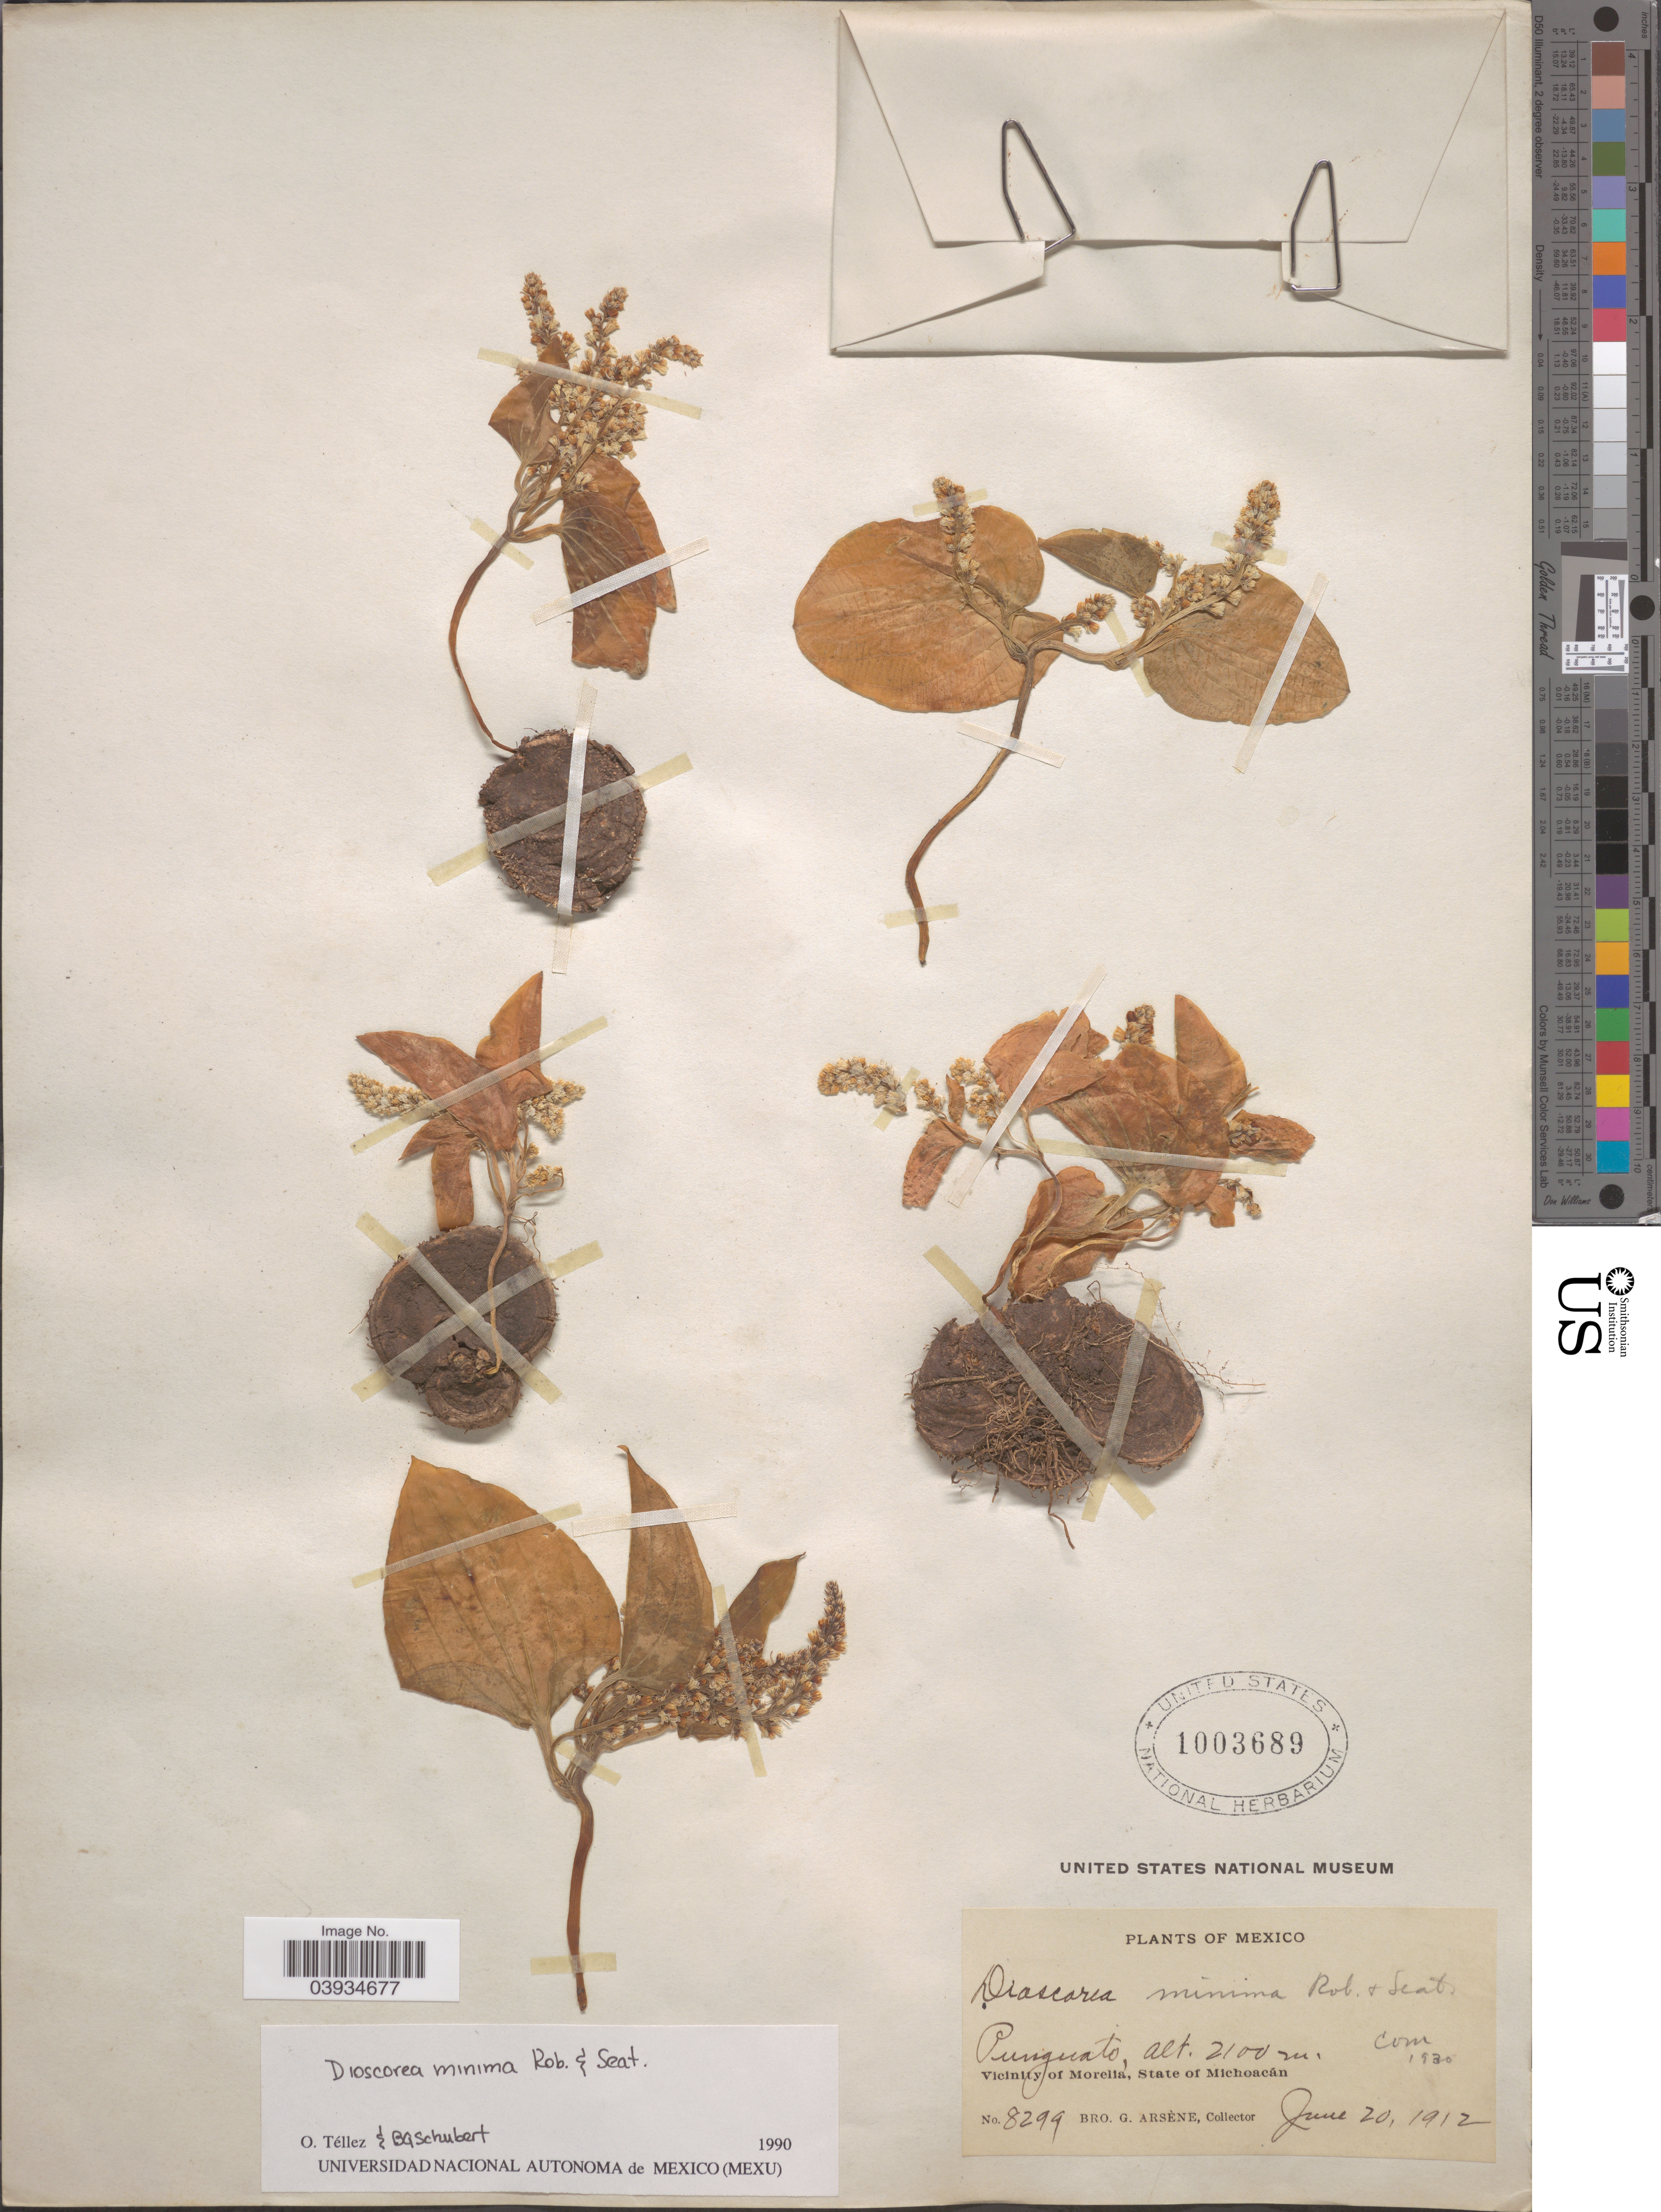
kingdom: Plantae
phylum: Tracheophyta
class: Liliopsida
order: Dioscoreales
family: Dioscoreaceae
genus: Dioscorea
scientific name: Dioscorea minima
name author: B.L. Rob. & Seaton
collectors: Bro. G. Arsène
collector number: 8299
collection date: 1912-06-20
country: Mexico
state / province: Michoacán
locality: Punguato, Vicinity of Morelia, State of Michoacán.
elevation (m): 2100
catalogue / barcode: US 1003689